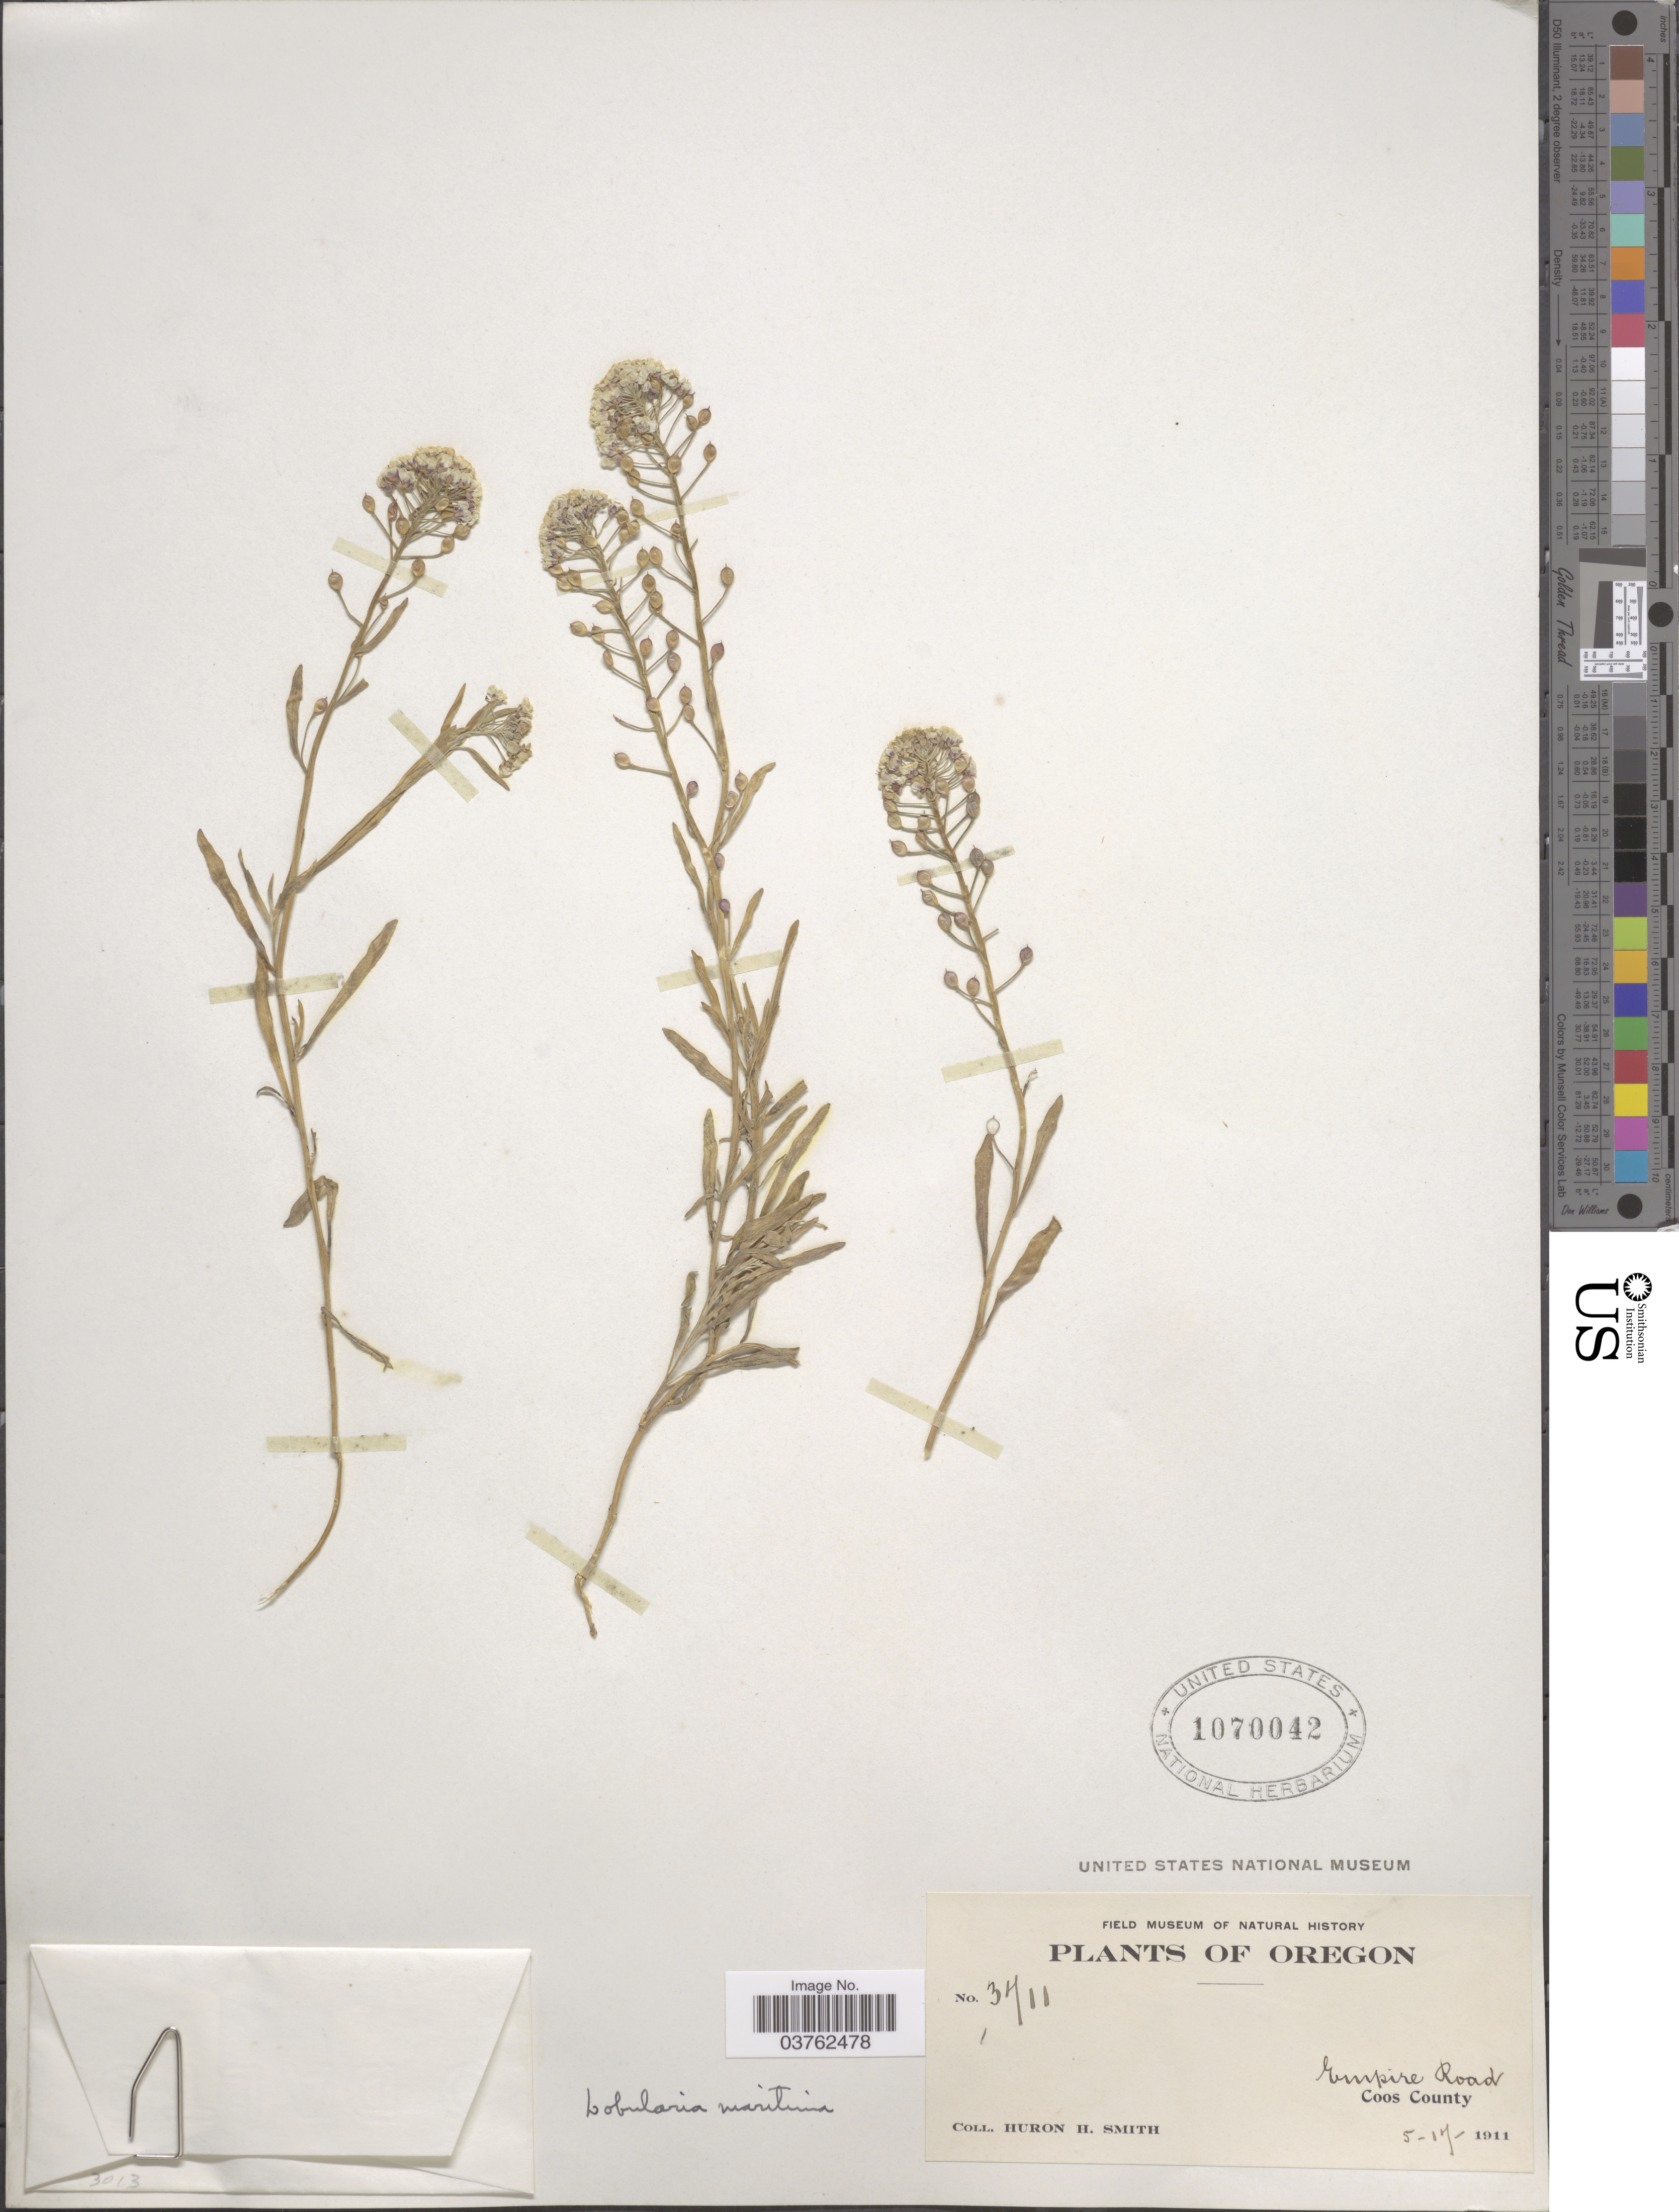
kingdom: Plantae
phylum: Tracheophyta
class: Magnoliopsida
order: Brassicales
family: Brassicaceae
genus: Lobularia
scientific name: Lobularia maritima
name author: (L.) Desv.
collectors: Huron H. Smith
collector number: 3411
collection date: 1911-05-17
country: United States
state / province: Oregon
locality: Empire Road. Coos County.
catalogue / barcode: US 1070042